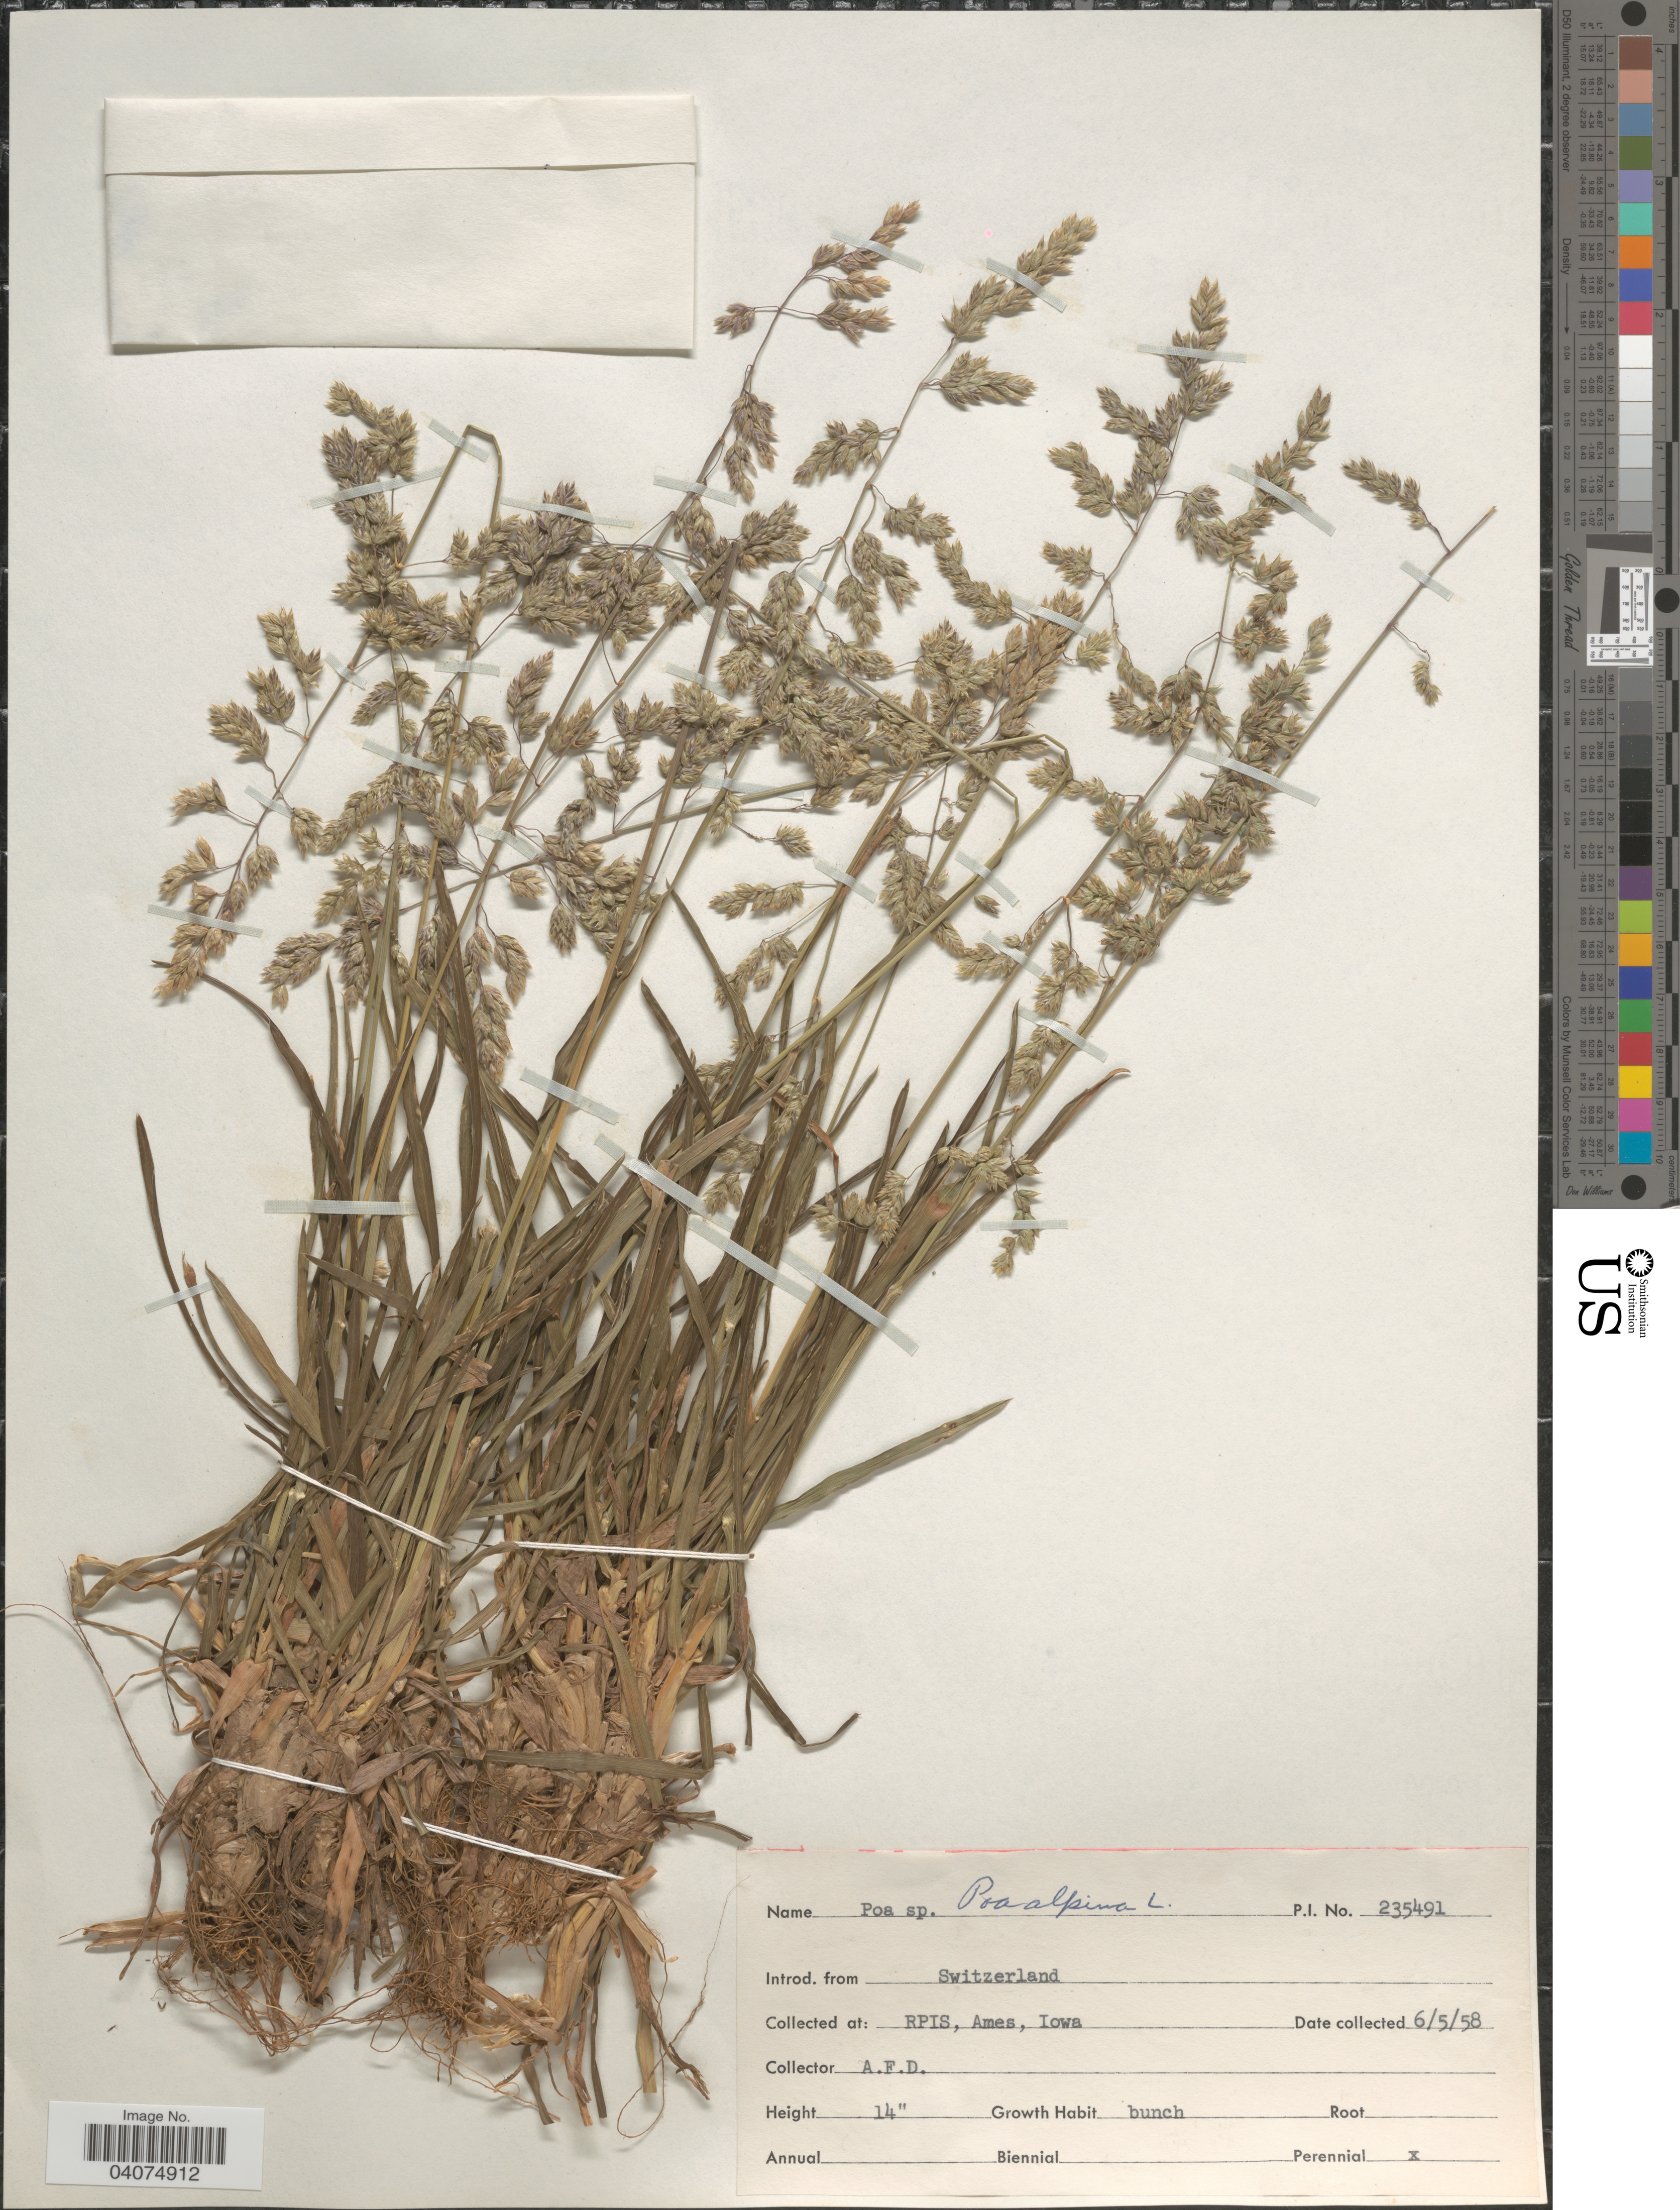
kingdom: Plantae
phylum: Tracheophyta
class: Liliopsida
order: Poales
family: Poaceae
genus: Poa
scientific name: Poa alpina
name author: L.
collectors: A. D.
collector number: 235491?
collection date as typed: Transcribed d/m/y: 5/6/58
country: United States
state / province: Iowa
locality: RPIS, Ames.